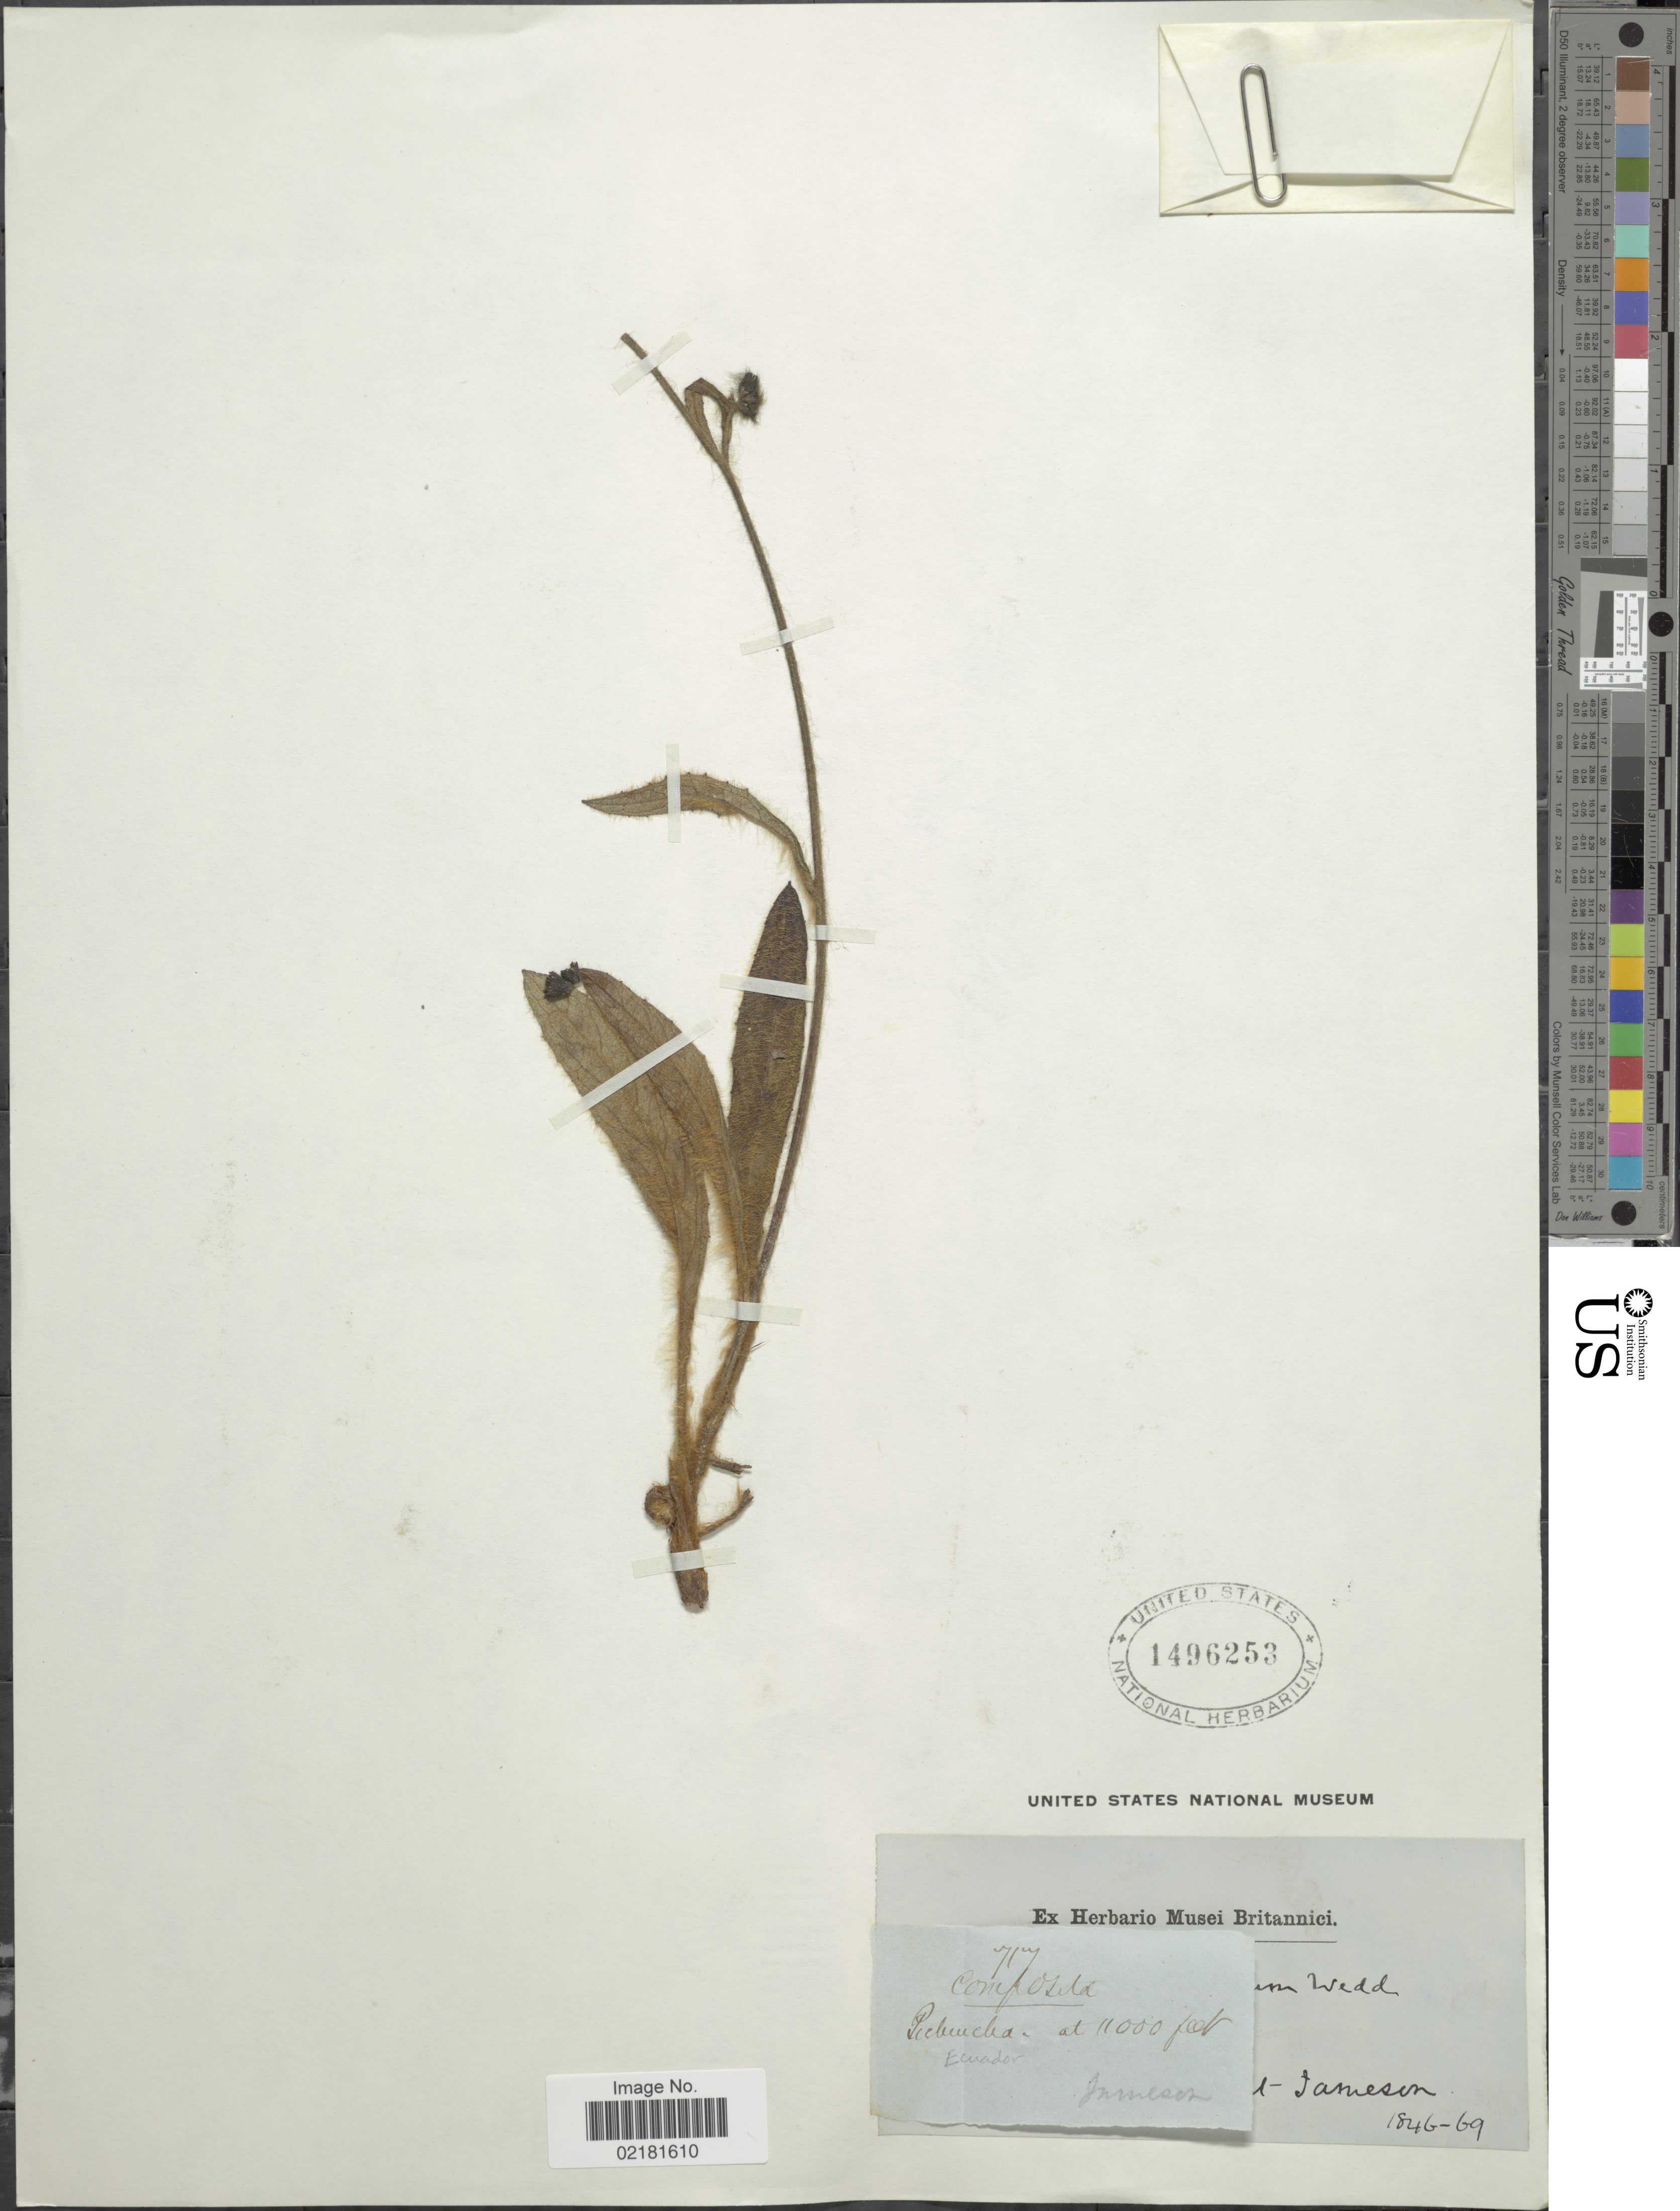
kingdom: Plantae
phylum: Tracheophyta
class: Magnoliopsida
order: Asterales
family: Asteraceae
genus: Hieracium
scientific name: Hieracium jubatum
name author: Fr.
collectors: W. Jameson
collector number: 717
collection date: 1846/1869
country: Ecuador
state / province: Pichincha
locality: Pichincha.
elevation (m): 3353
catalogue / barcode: US 1496253